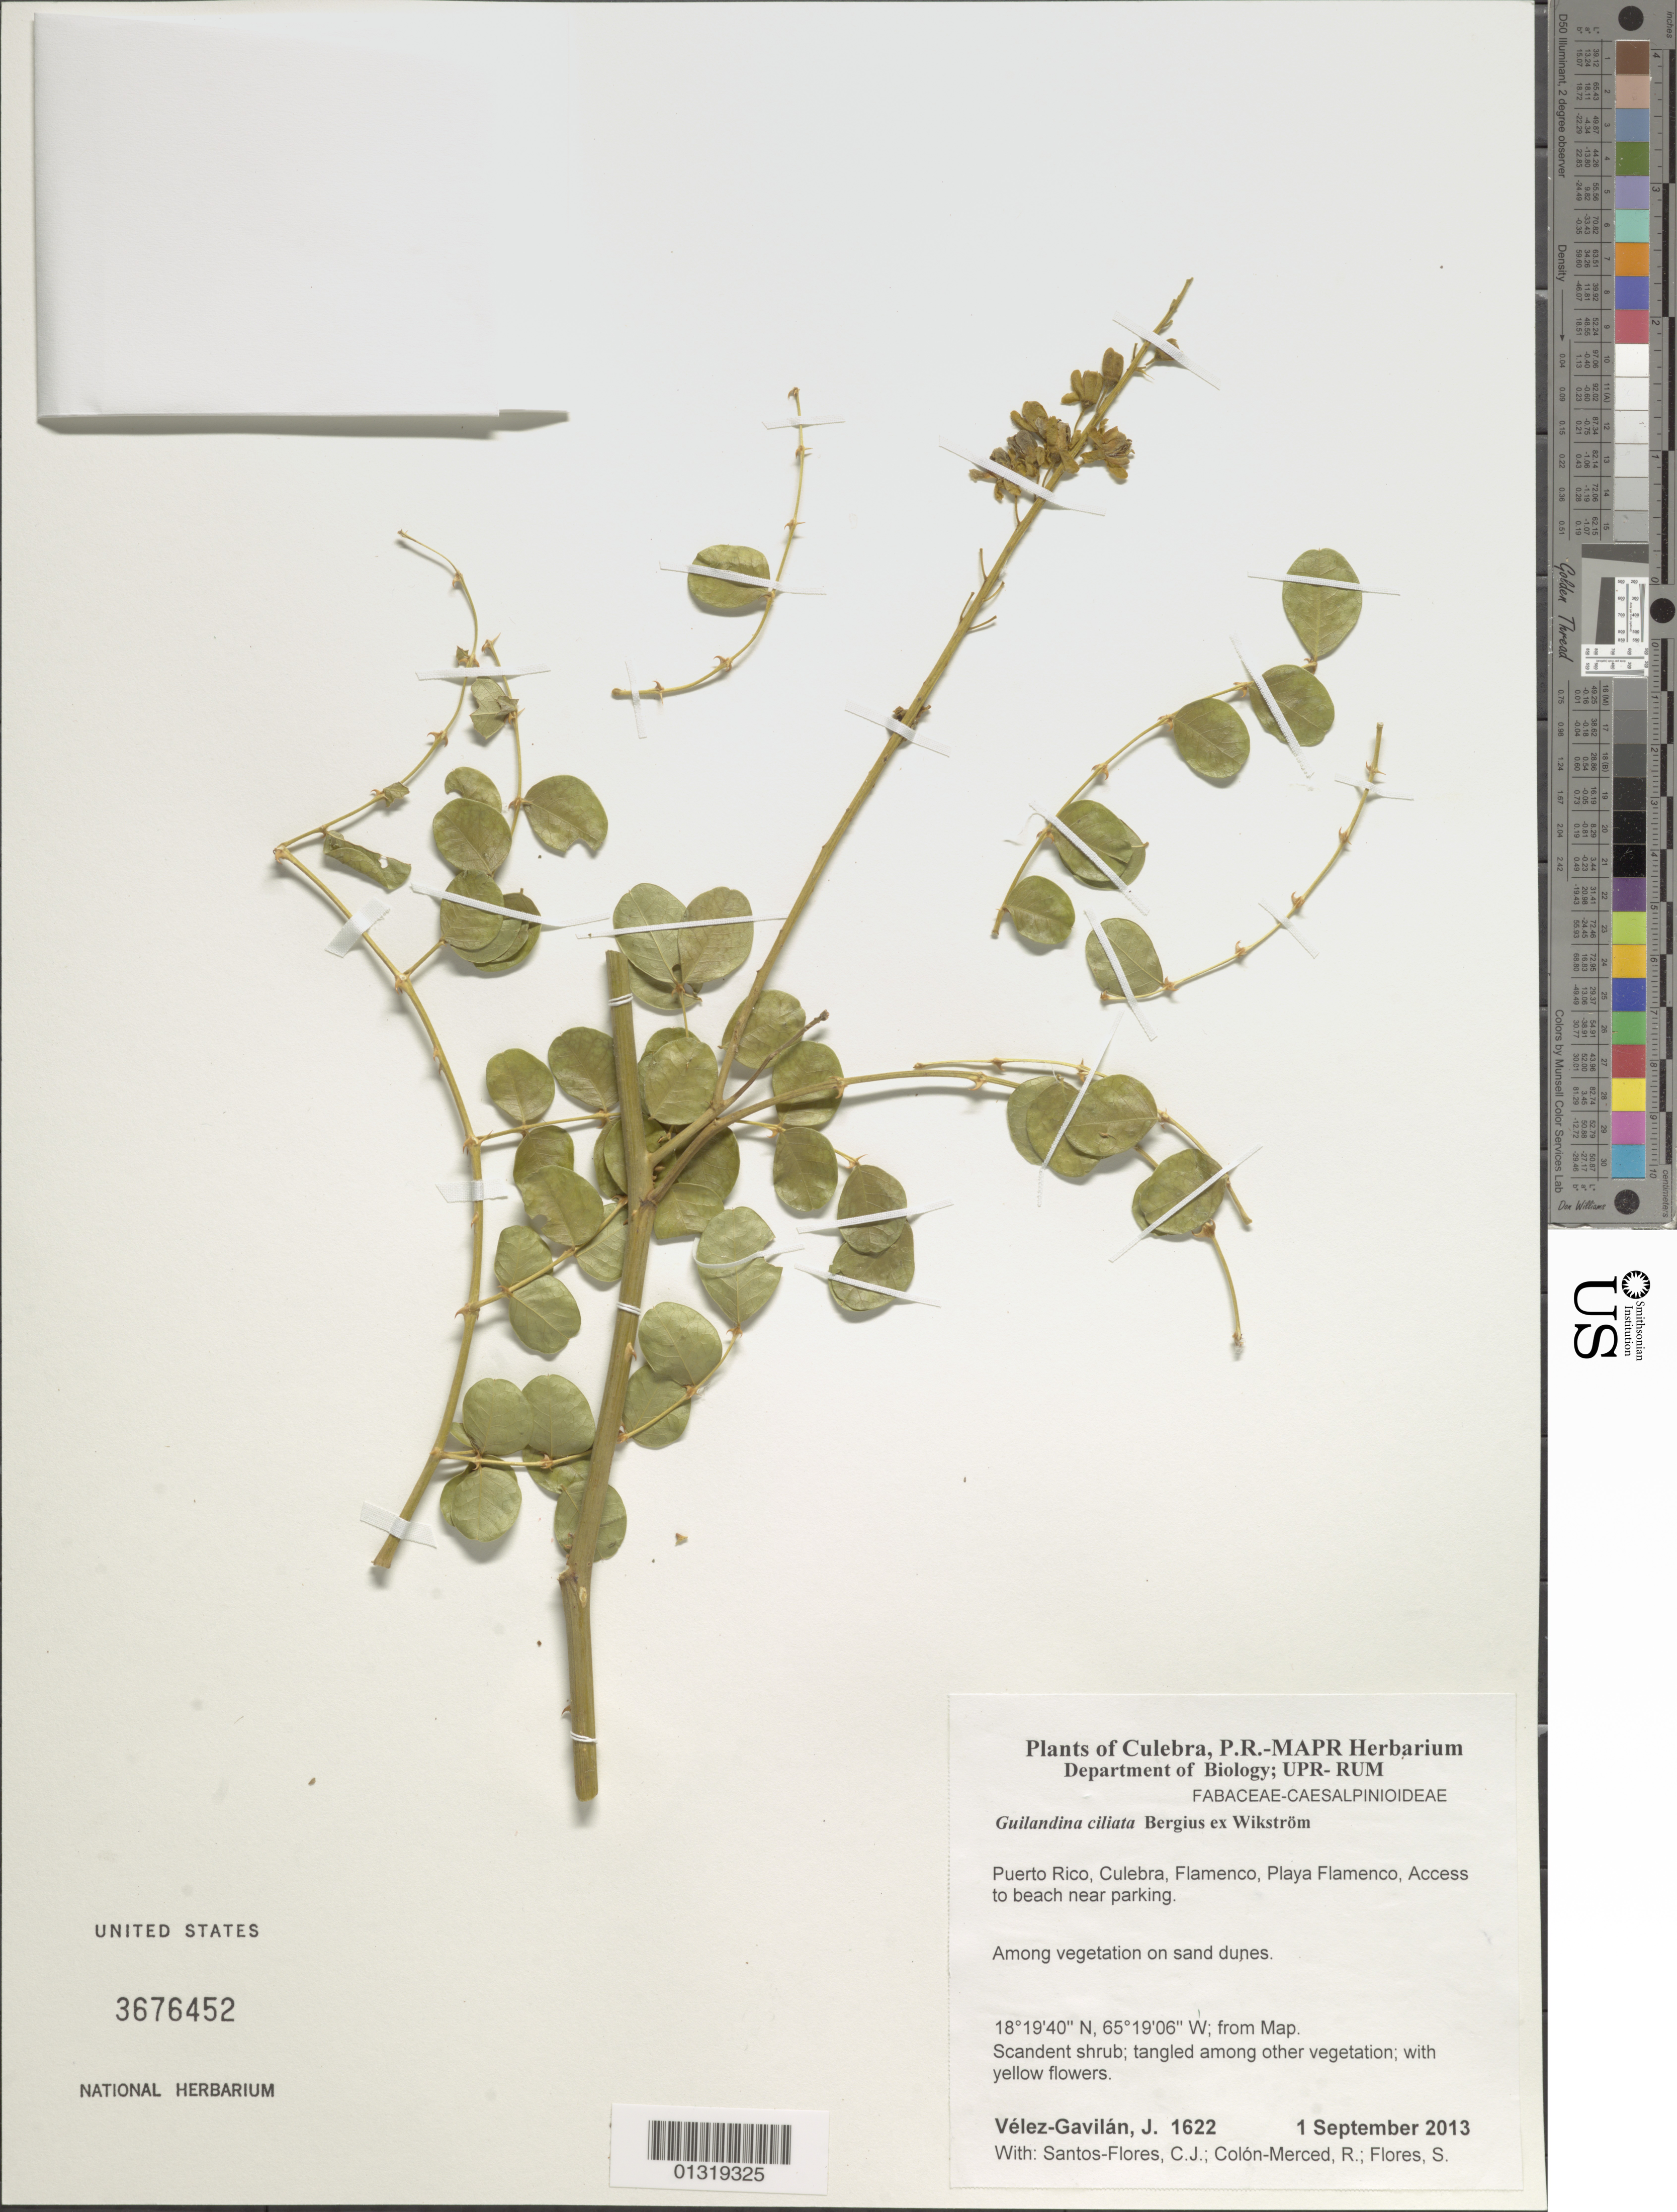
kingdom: Plantae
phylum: Tracheophyta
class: Magnoliopsida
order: Fabales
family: Fabaceae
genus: Guilandina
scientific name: Guilandina ciliata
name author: Bergius ex Wikstr.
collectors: J. Vélez-Gavilán, C. Santos-Flores, R. Colôn-Merced & M. Flores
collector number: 1622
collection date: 2013-09-01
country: Puerto Rico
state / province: Culebra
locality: Flamenco, Playa Flamenco. Access to beach near parking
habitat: Among vegetation on sand dunes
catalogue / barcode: US 3676452